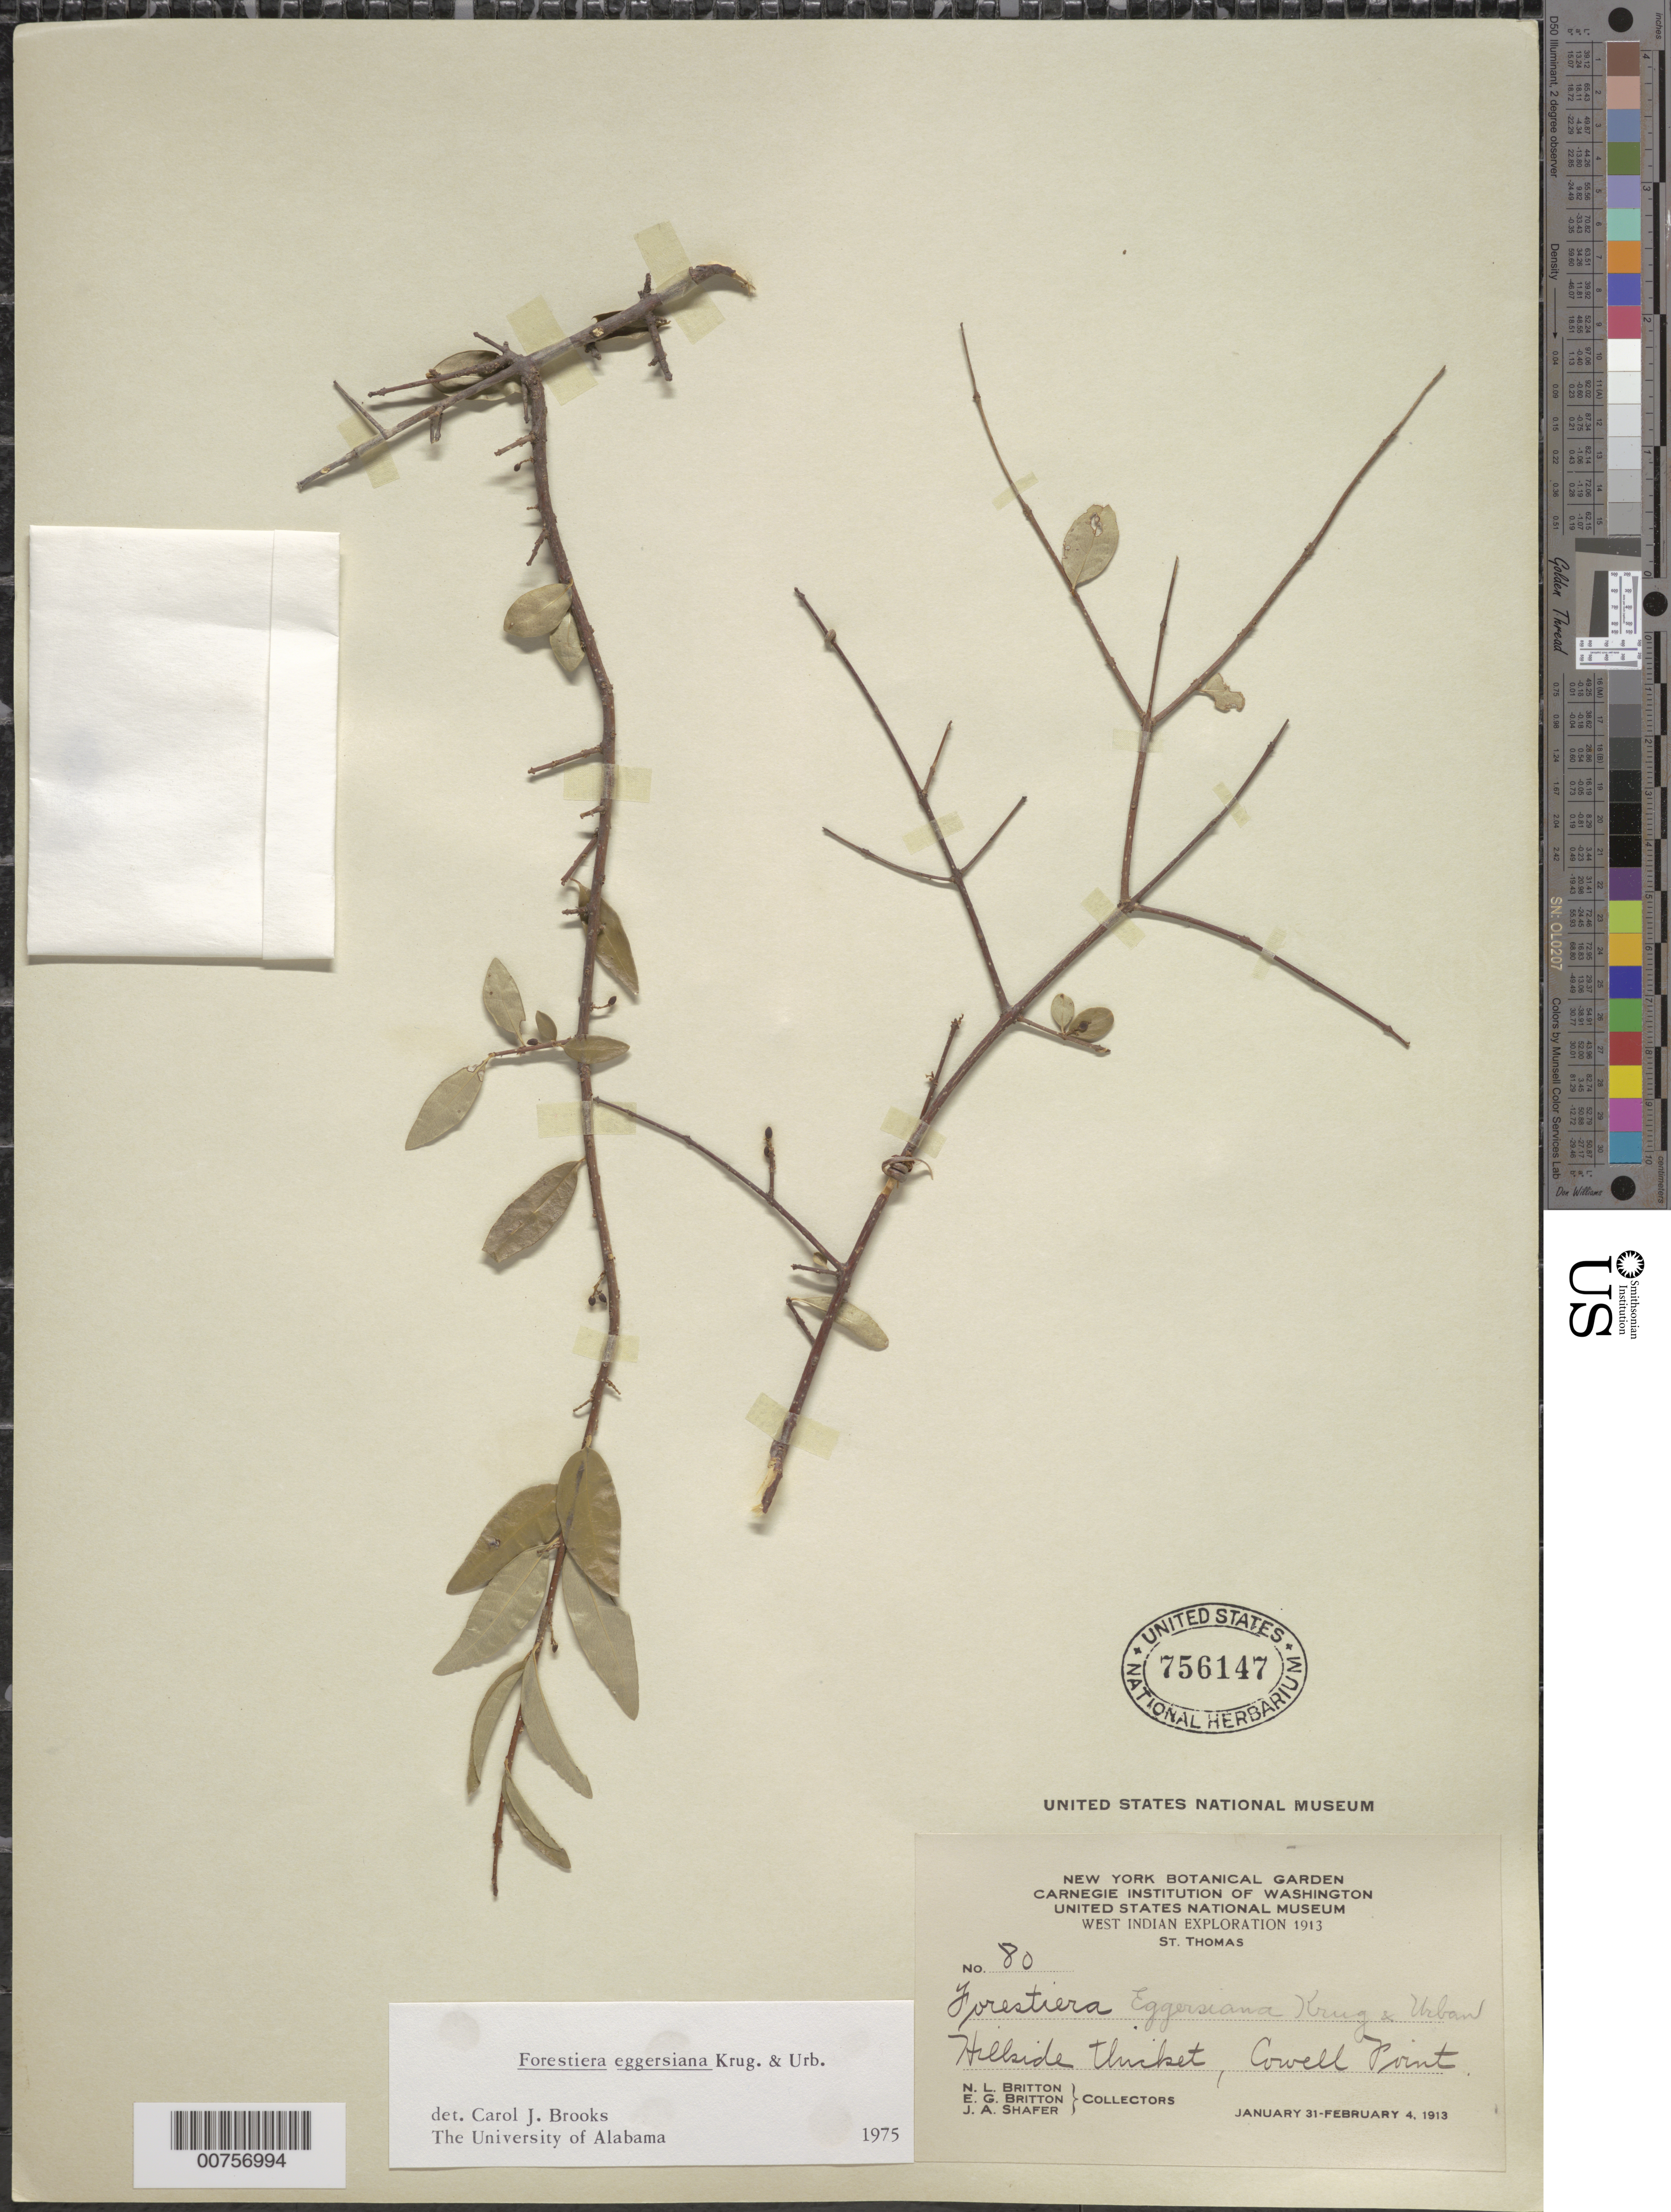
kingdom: Plantae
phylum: Tracheophyta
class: Magnoliopsida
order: Lamiales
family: Oleaceae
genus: Forestiera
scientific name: Forestiera eggersiana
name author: Krug & Urb.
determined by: Brooks, Cecil J.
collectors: N. Britton, E. G. Britton & J. A. Shafer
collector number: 80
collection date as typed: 31 Jan 1913 to 04 Feb 1913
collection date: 1913-01-31/1913-02-04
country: U.S. Virgin Islands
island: St. Thomas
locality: Cowell Point.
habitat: Hillside thicket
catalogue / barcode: US 756147